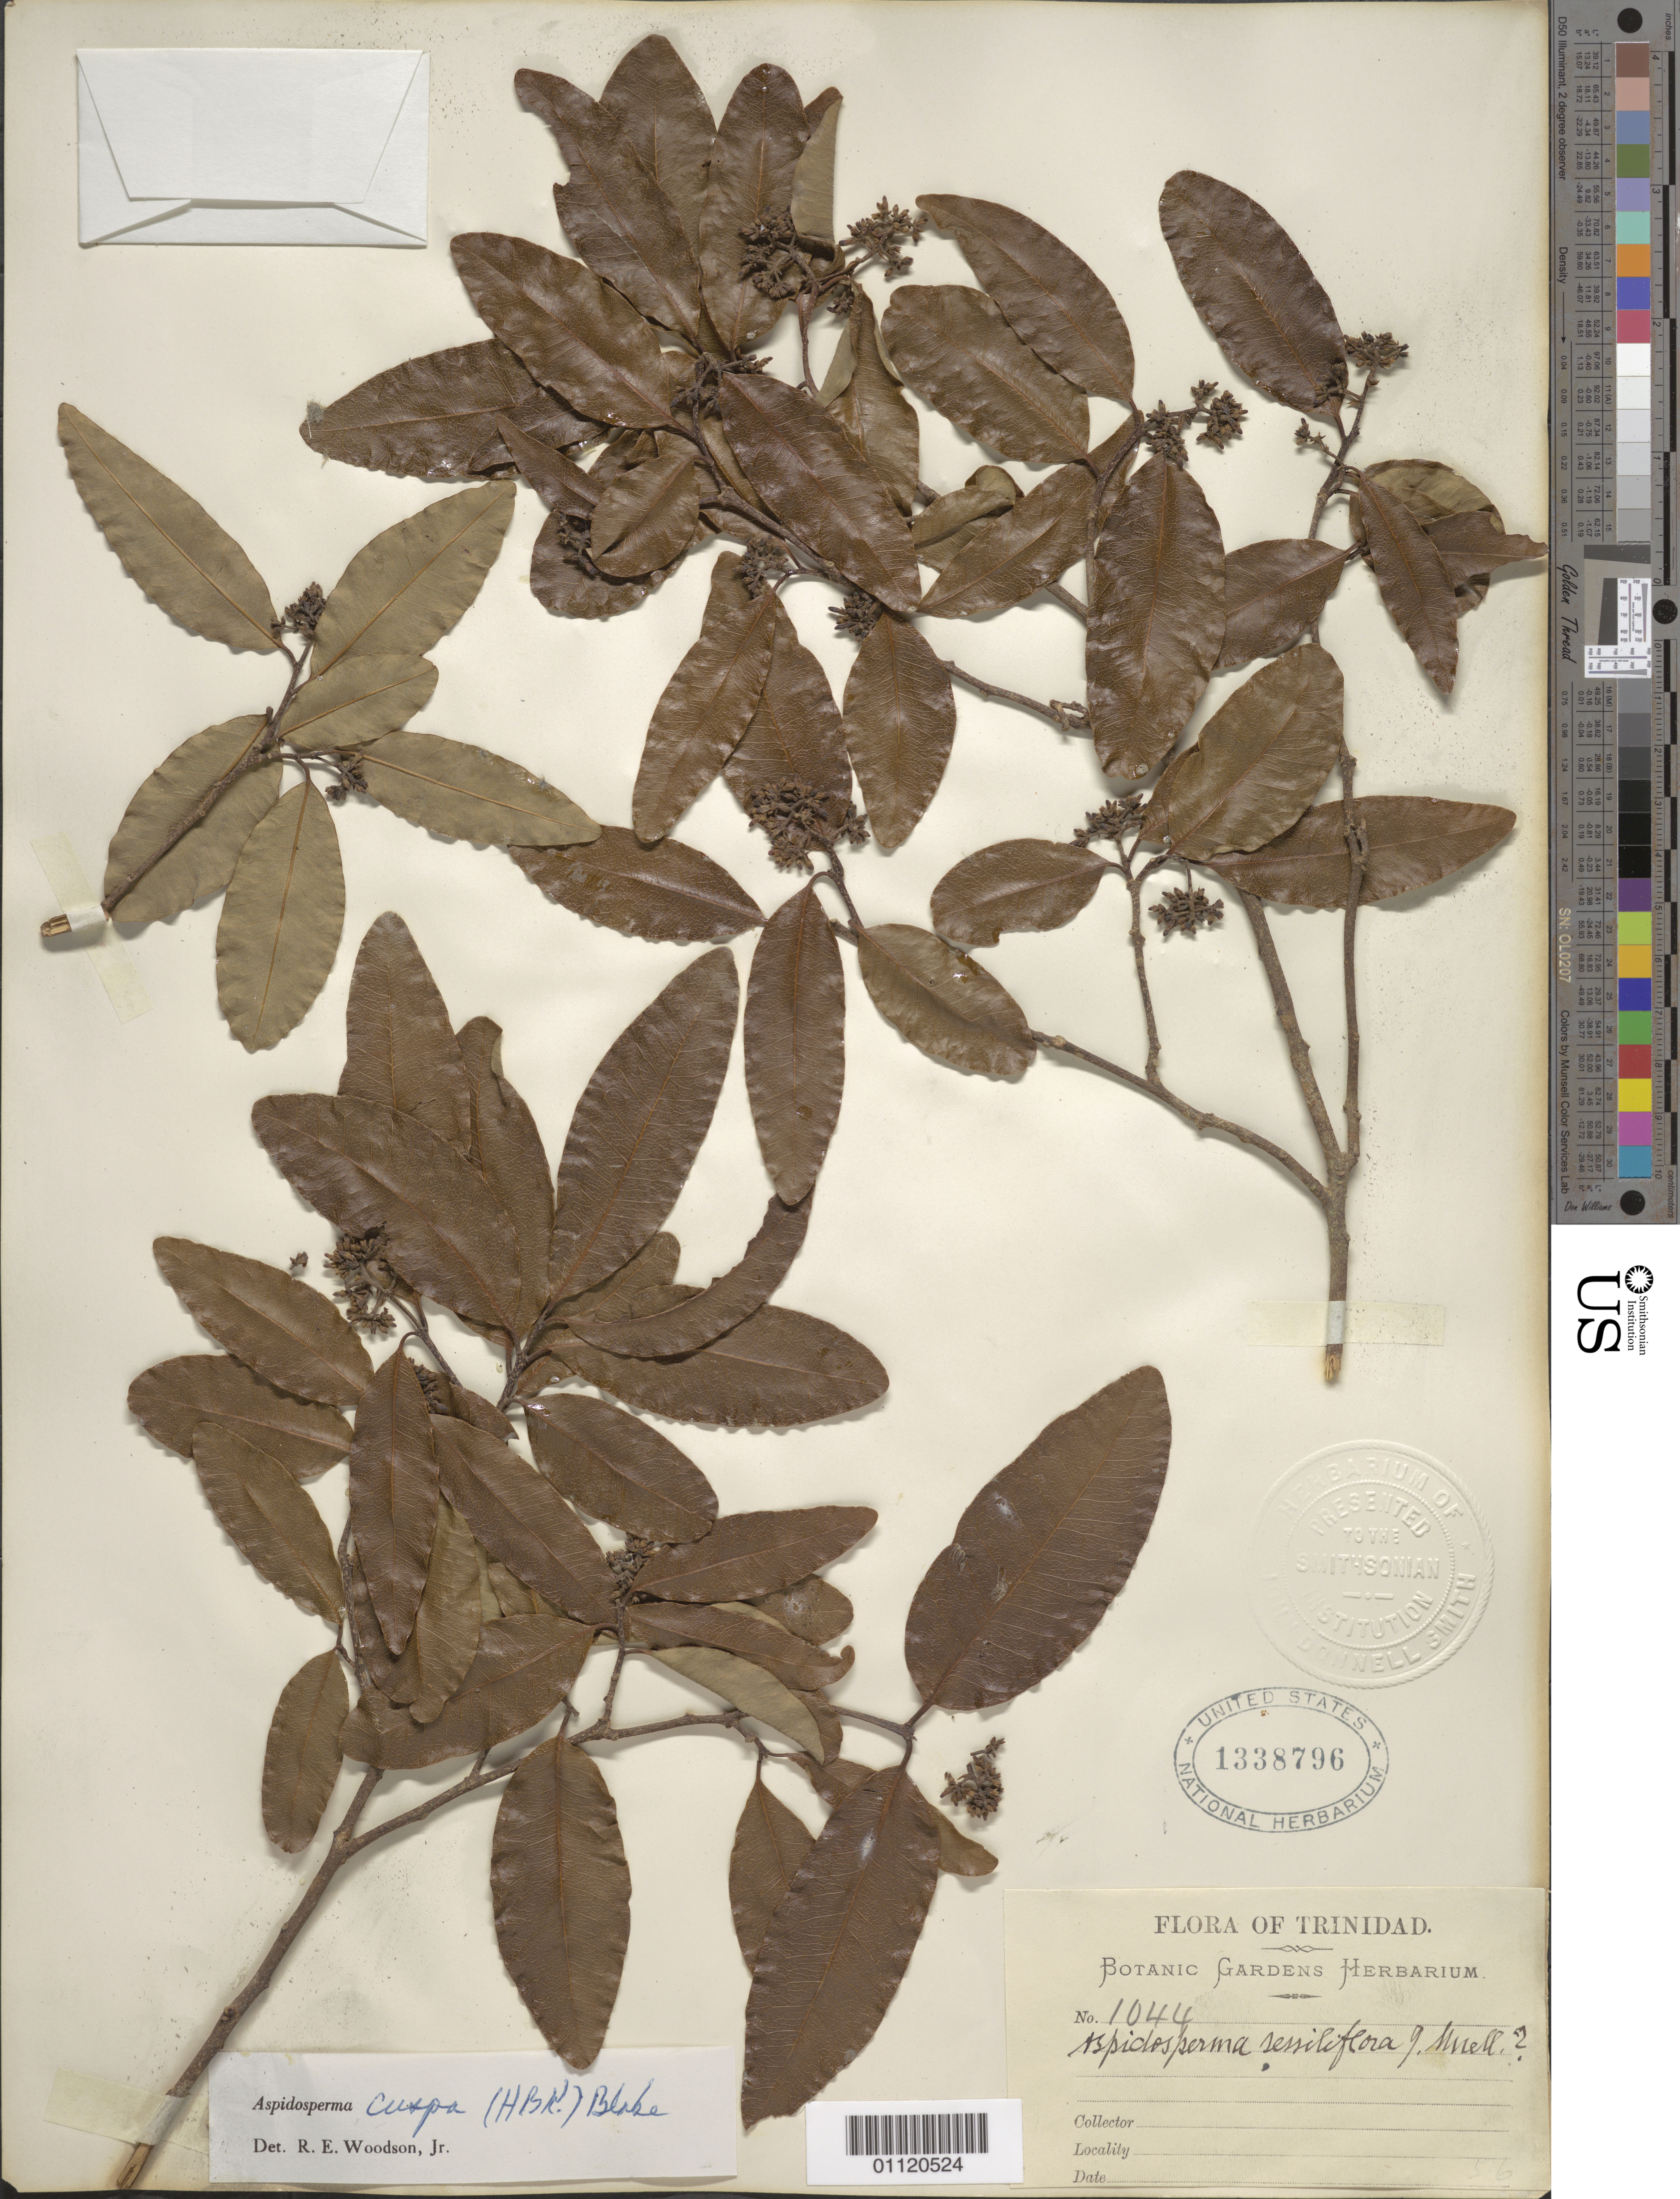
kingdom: Plantae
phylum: Tracheophyta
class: Magnoliopsida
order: Gentianales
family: Apocynaceae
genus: Aspidosperma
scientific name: Aspidosperma cuspa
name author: (Kunth) S.F. Blake ex Pittier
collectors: Botanic Gardens Herbarium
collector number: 1044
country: Trinidad and Tobago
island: Trinidad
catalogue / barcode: US 1338796